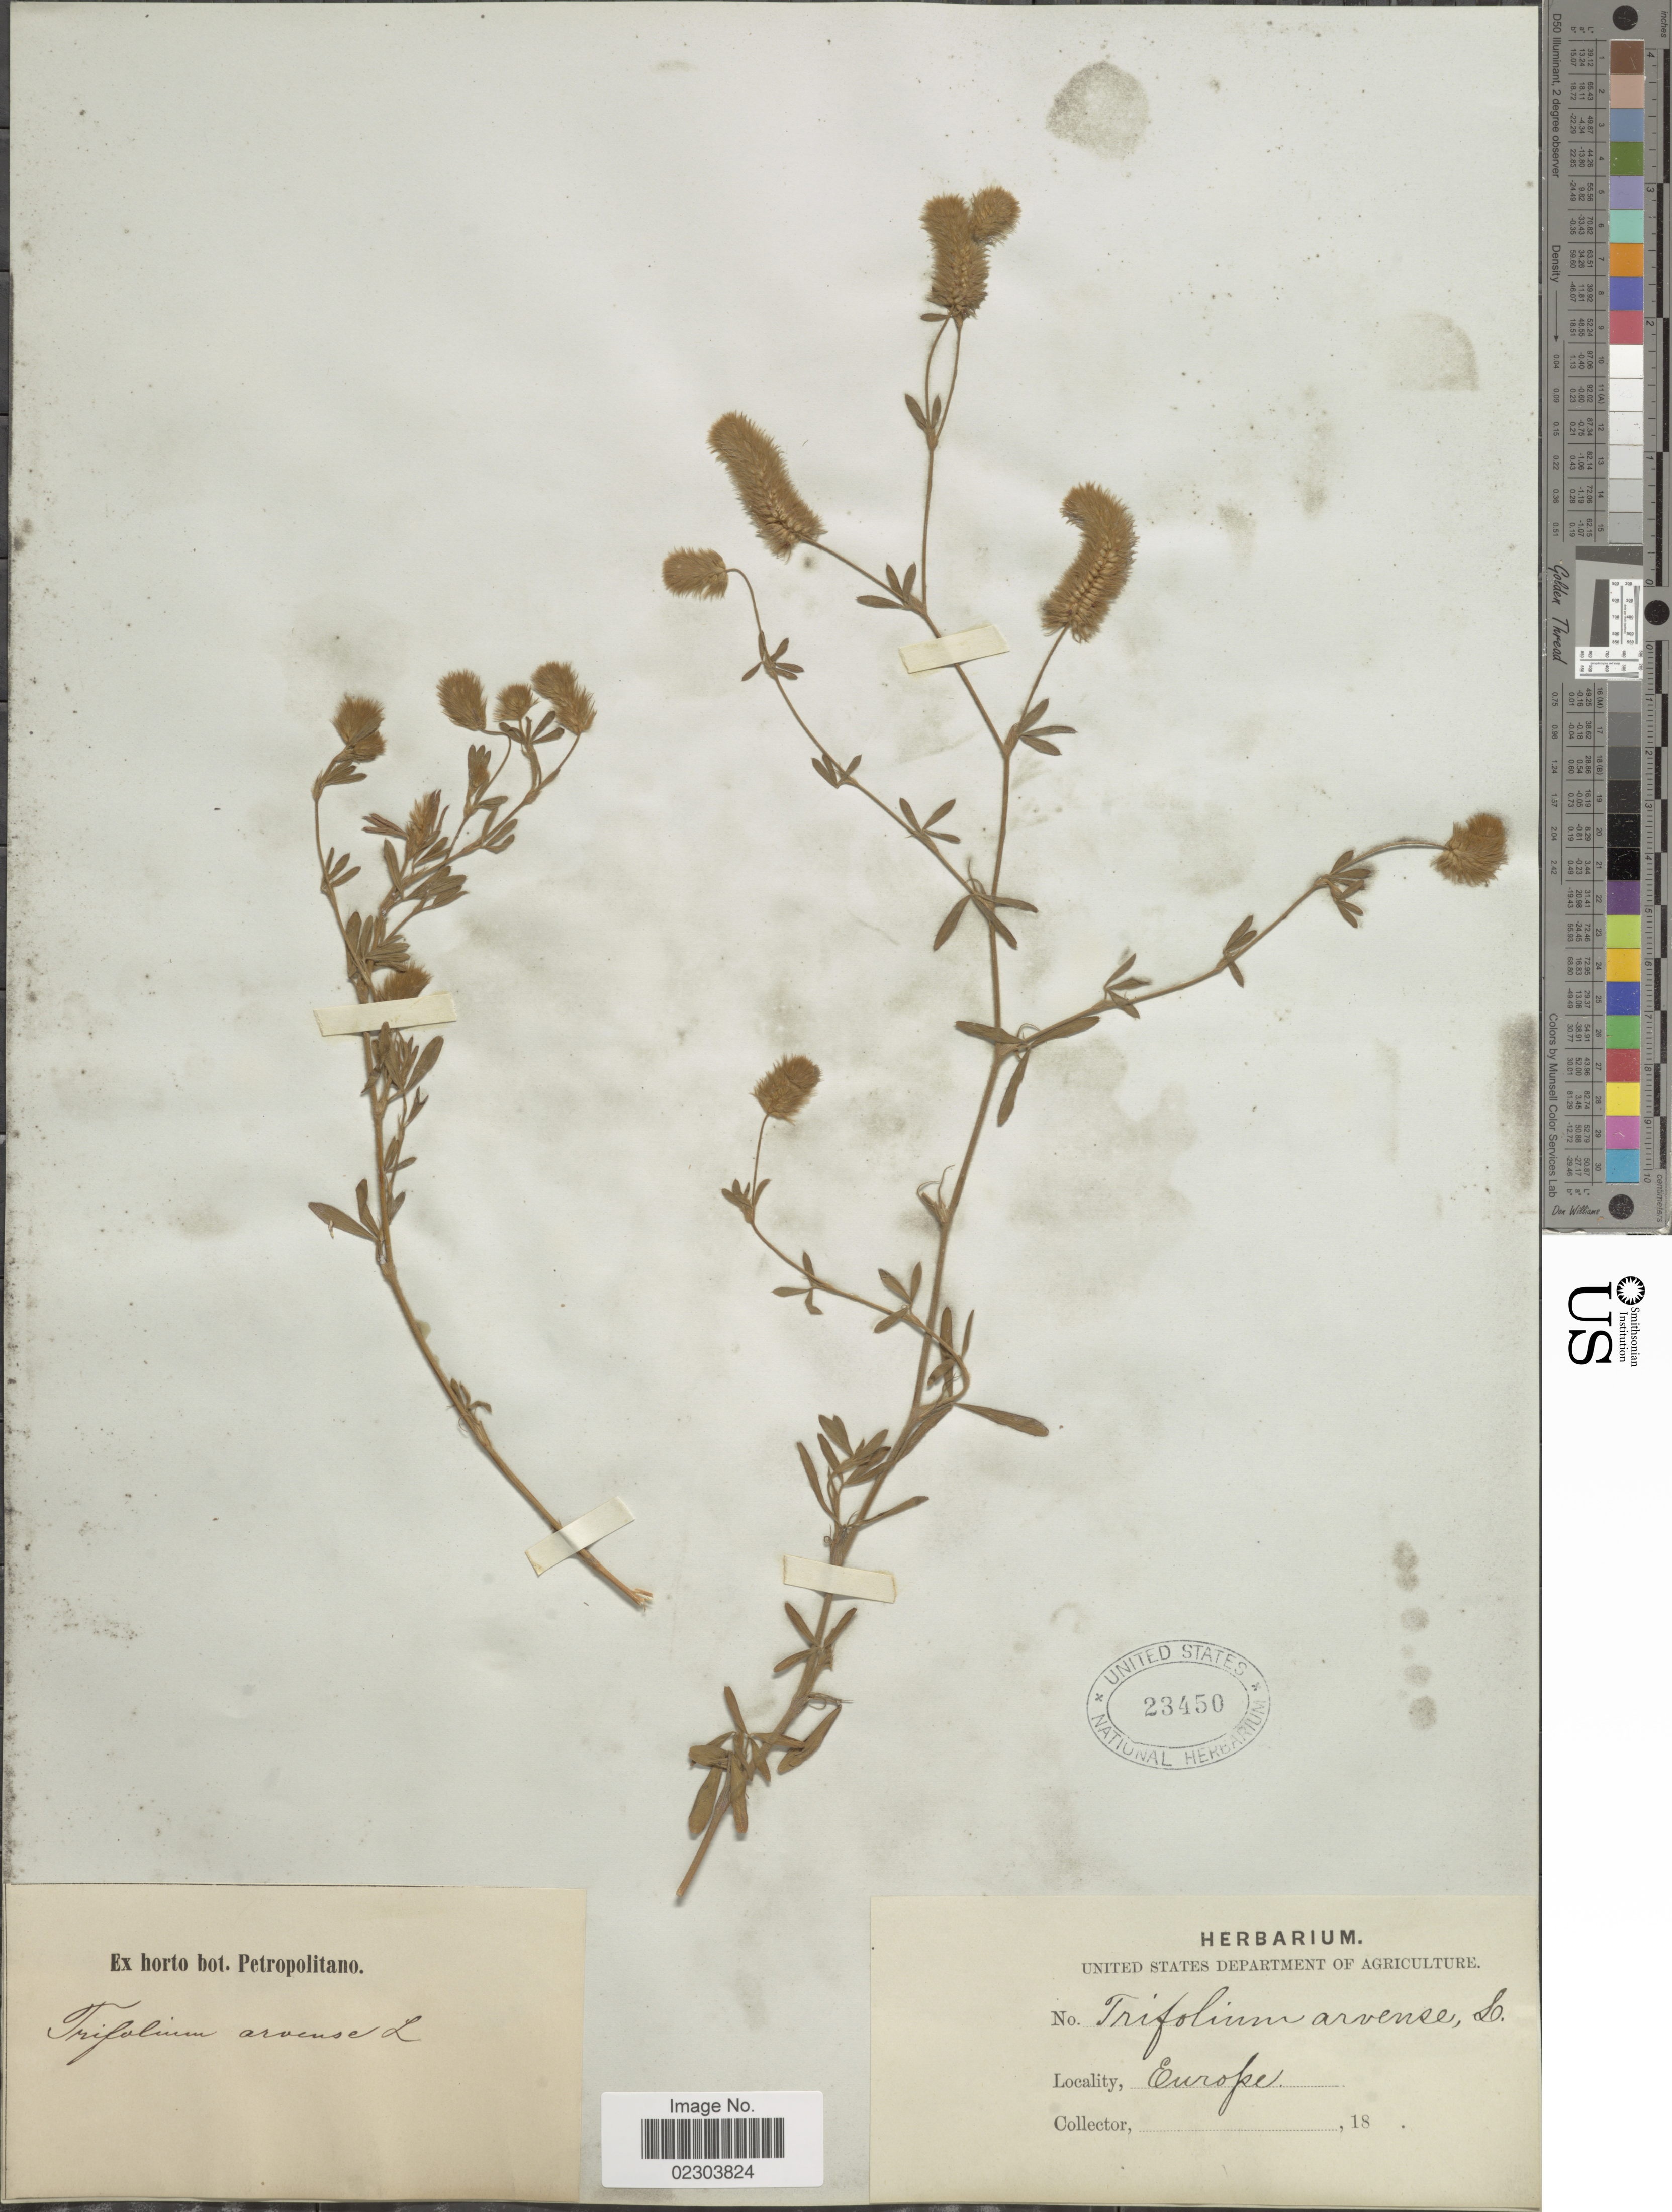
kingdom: Plantae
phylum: Tracheophyta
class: Magnoliopsida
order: Fabales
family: Fabaceae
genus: Trifolium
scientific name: Trifolium arvense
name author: L.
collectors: ex Horto Bot. Petropolitano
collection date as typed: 18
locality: Europe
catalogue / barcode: US 23450